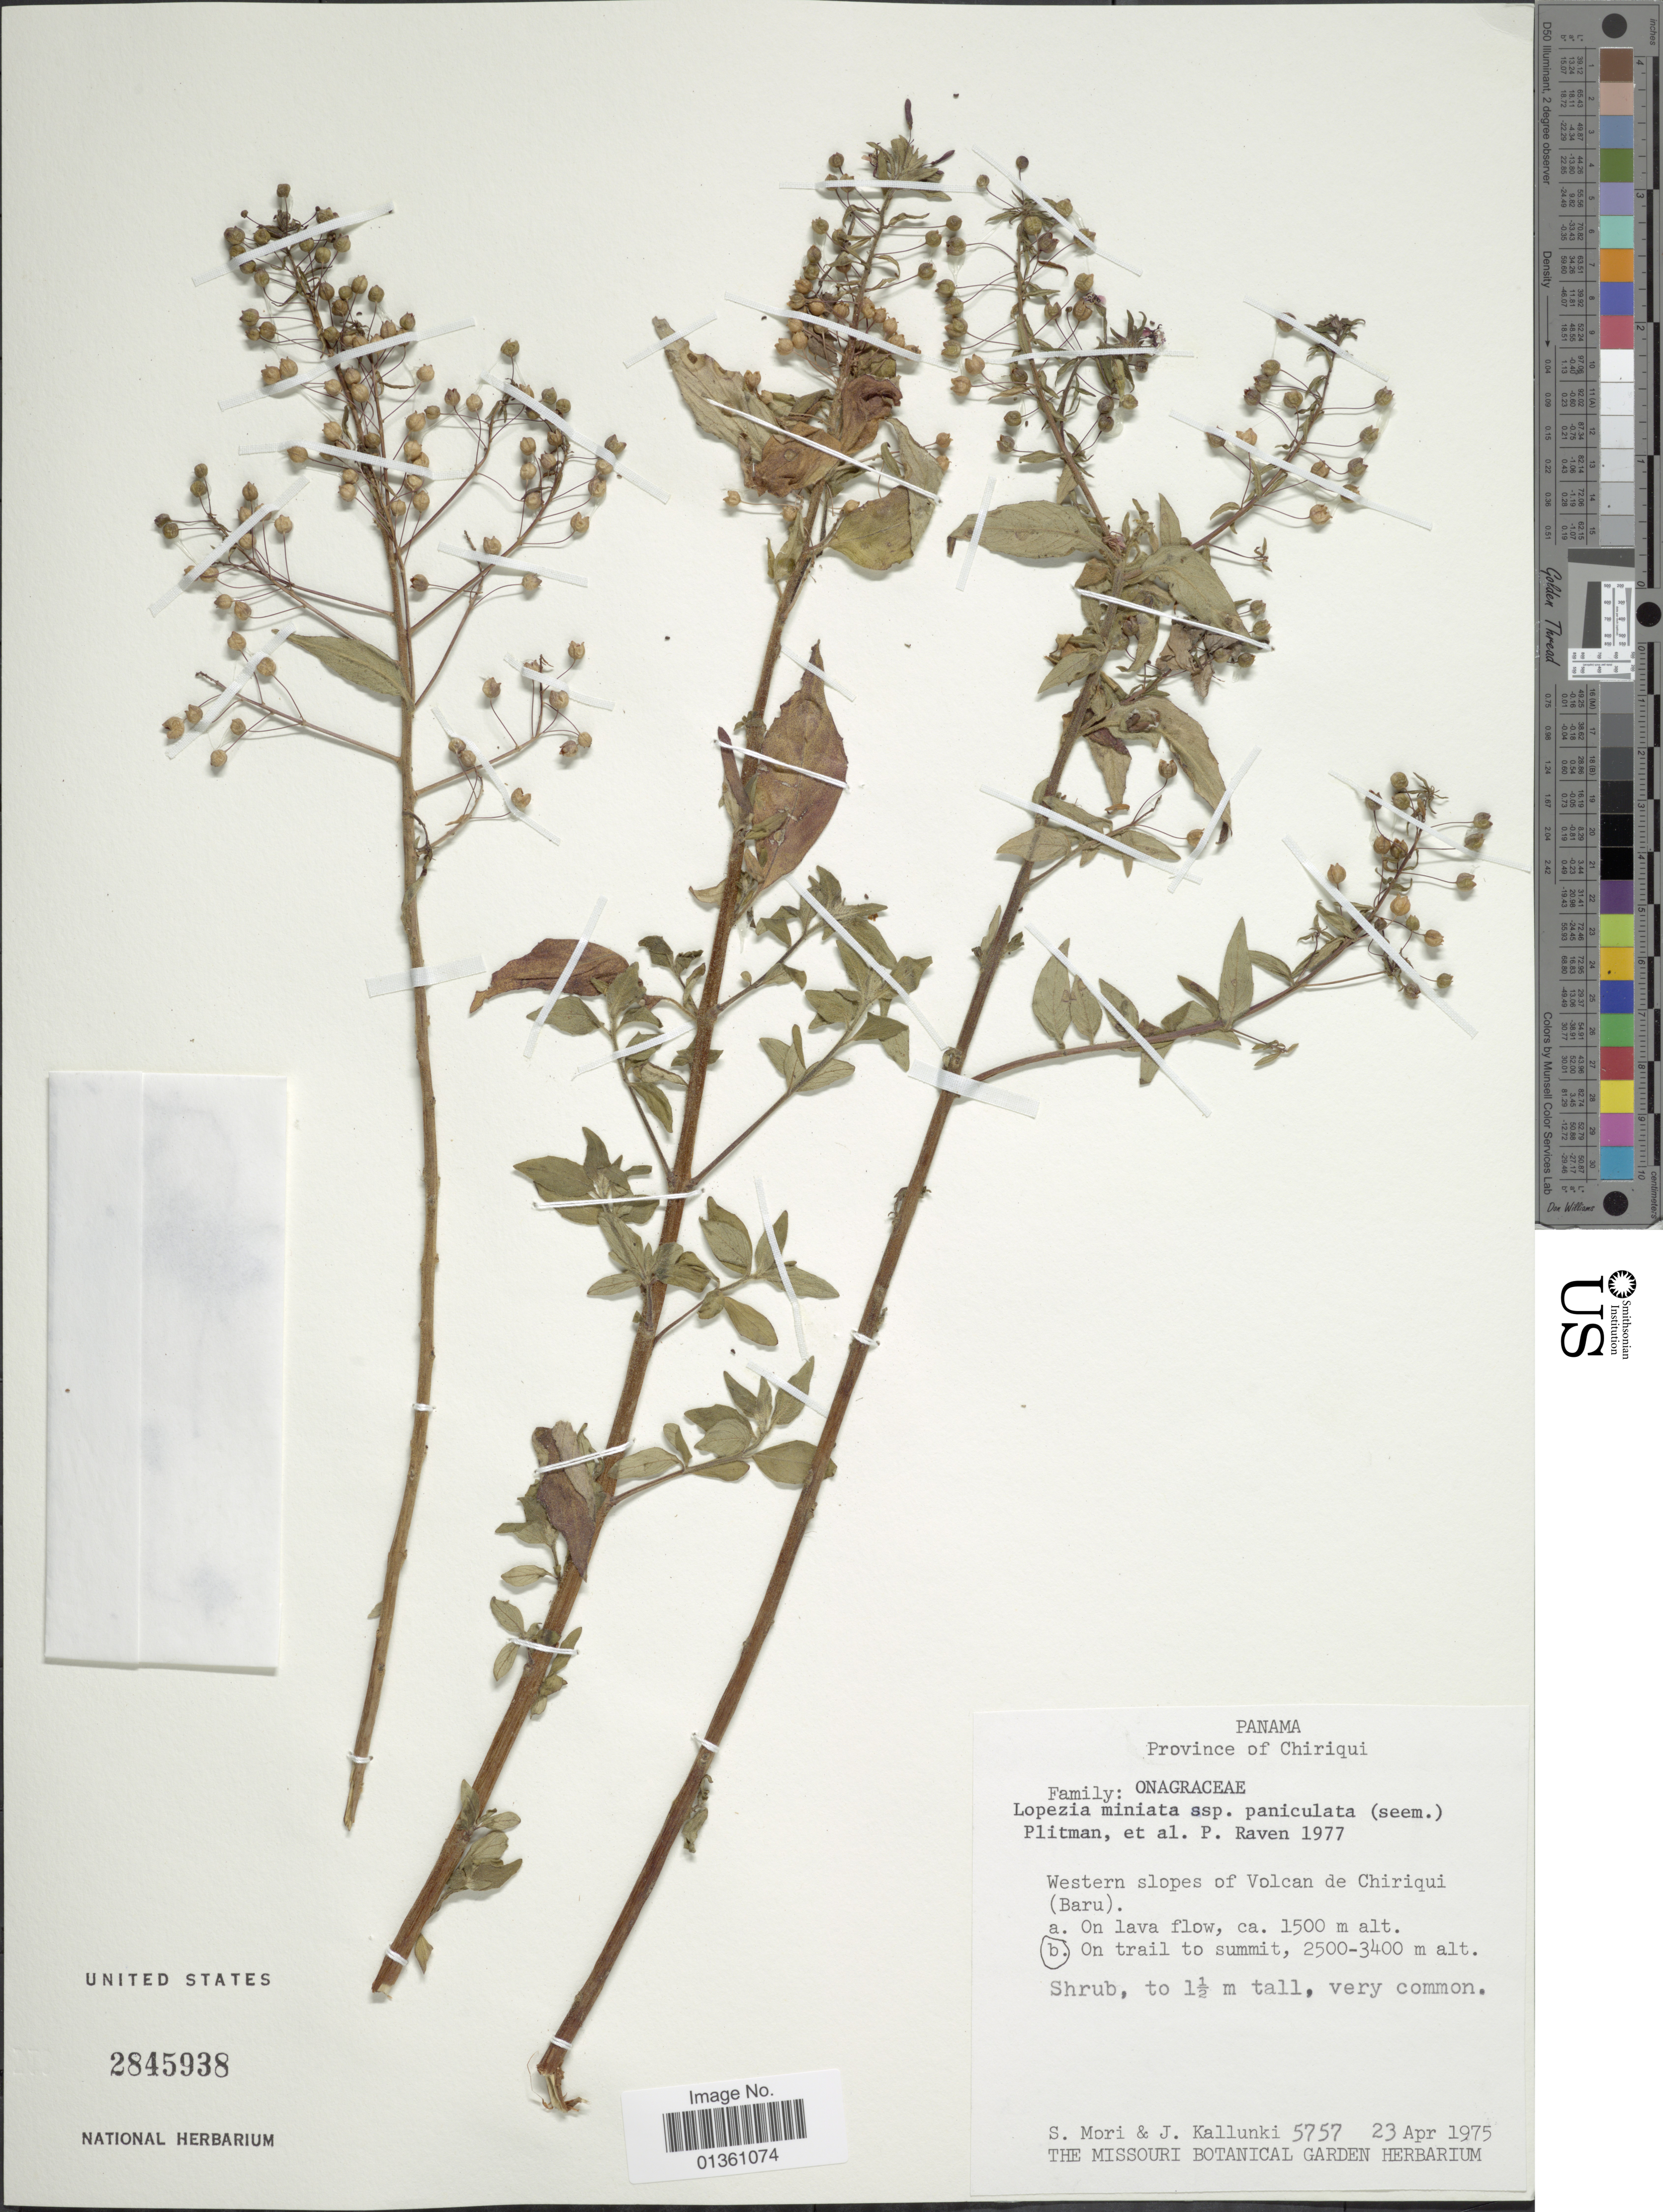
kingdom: Plantae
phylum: Tracheophyta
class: Magnoliopsida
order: Myrtales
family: Onagraceae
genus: Lopezia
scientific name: Lopezia miniata subsp. paniculata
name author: (Seem.) Plitmann et al.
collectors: S. Mori & J. Kallunki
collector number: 5757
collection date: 1975-04-23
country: Panama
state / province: Chiriqui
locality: Western slopes of Volcan de Chiriqui (Baru), on trail to summit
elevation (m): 2500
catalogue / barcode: US 2845938